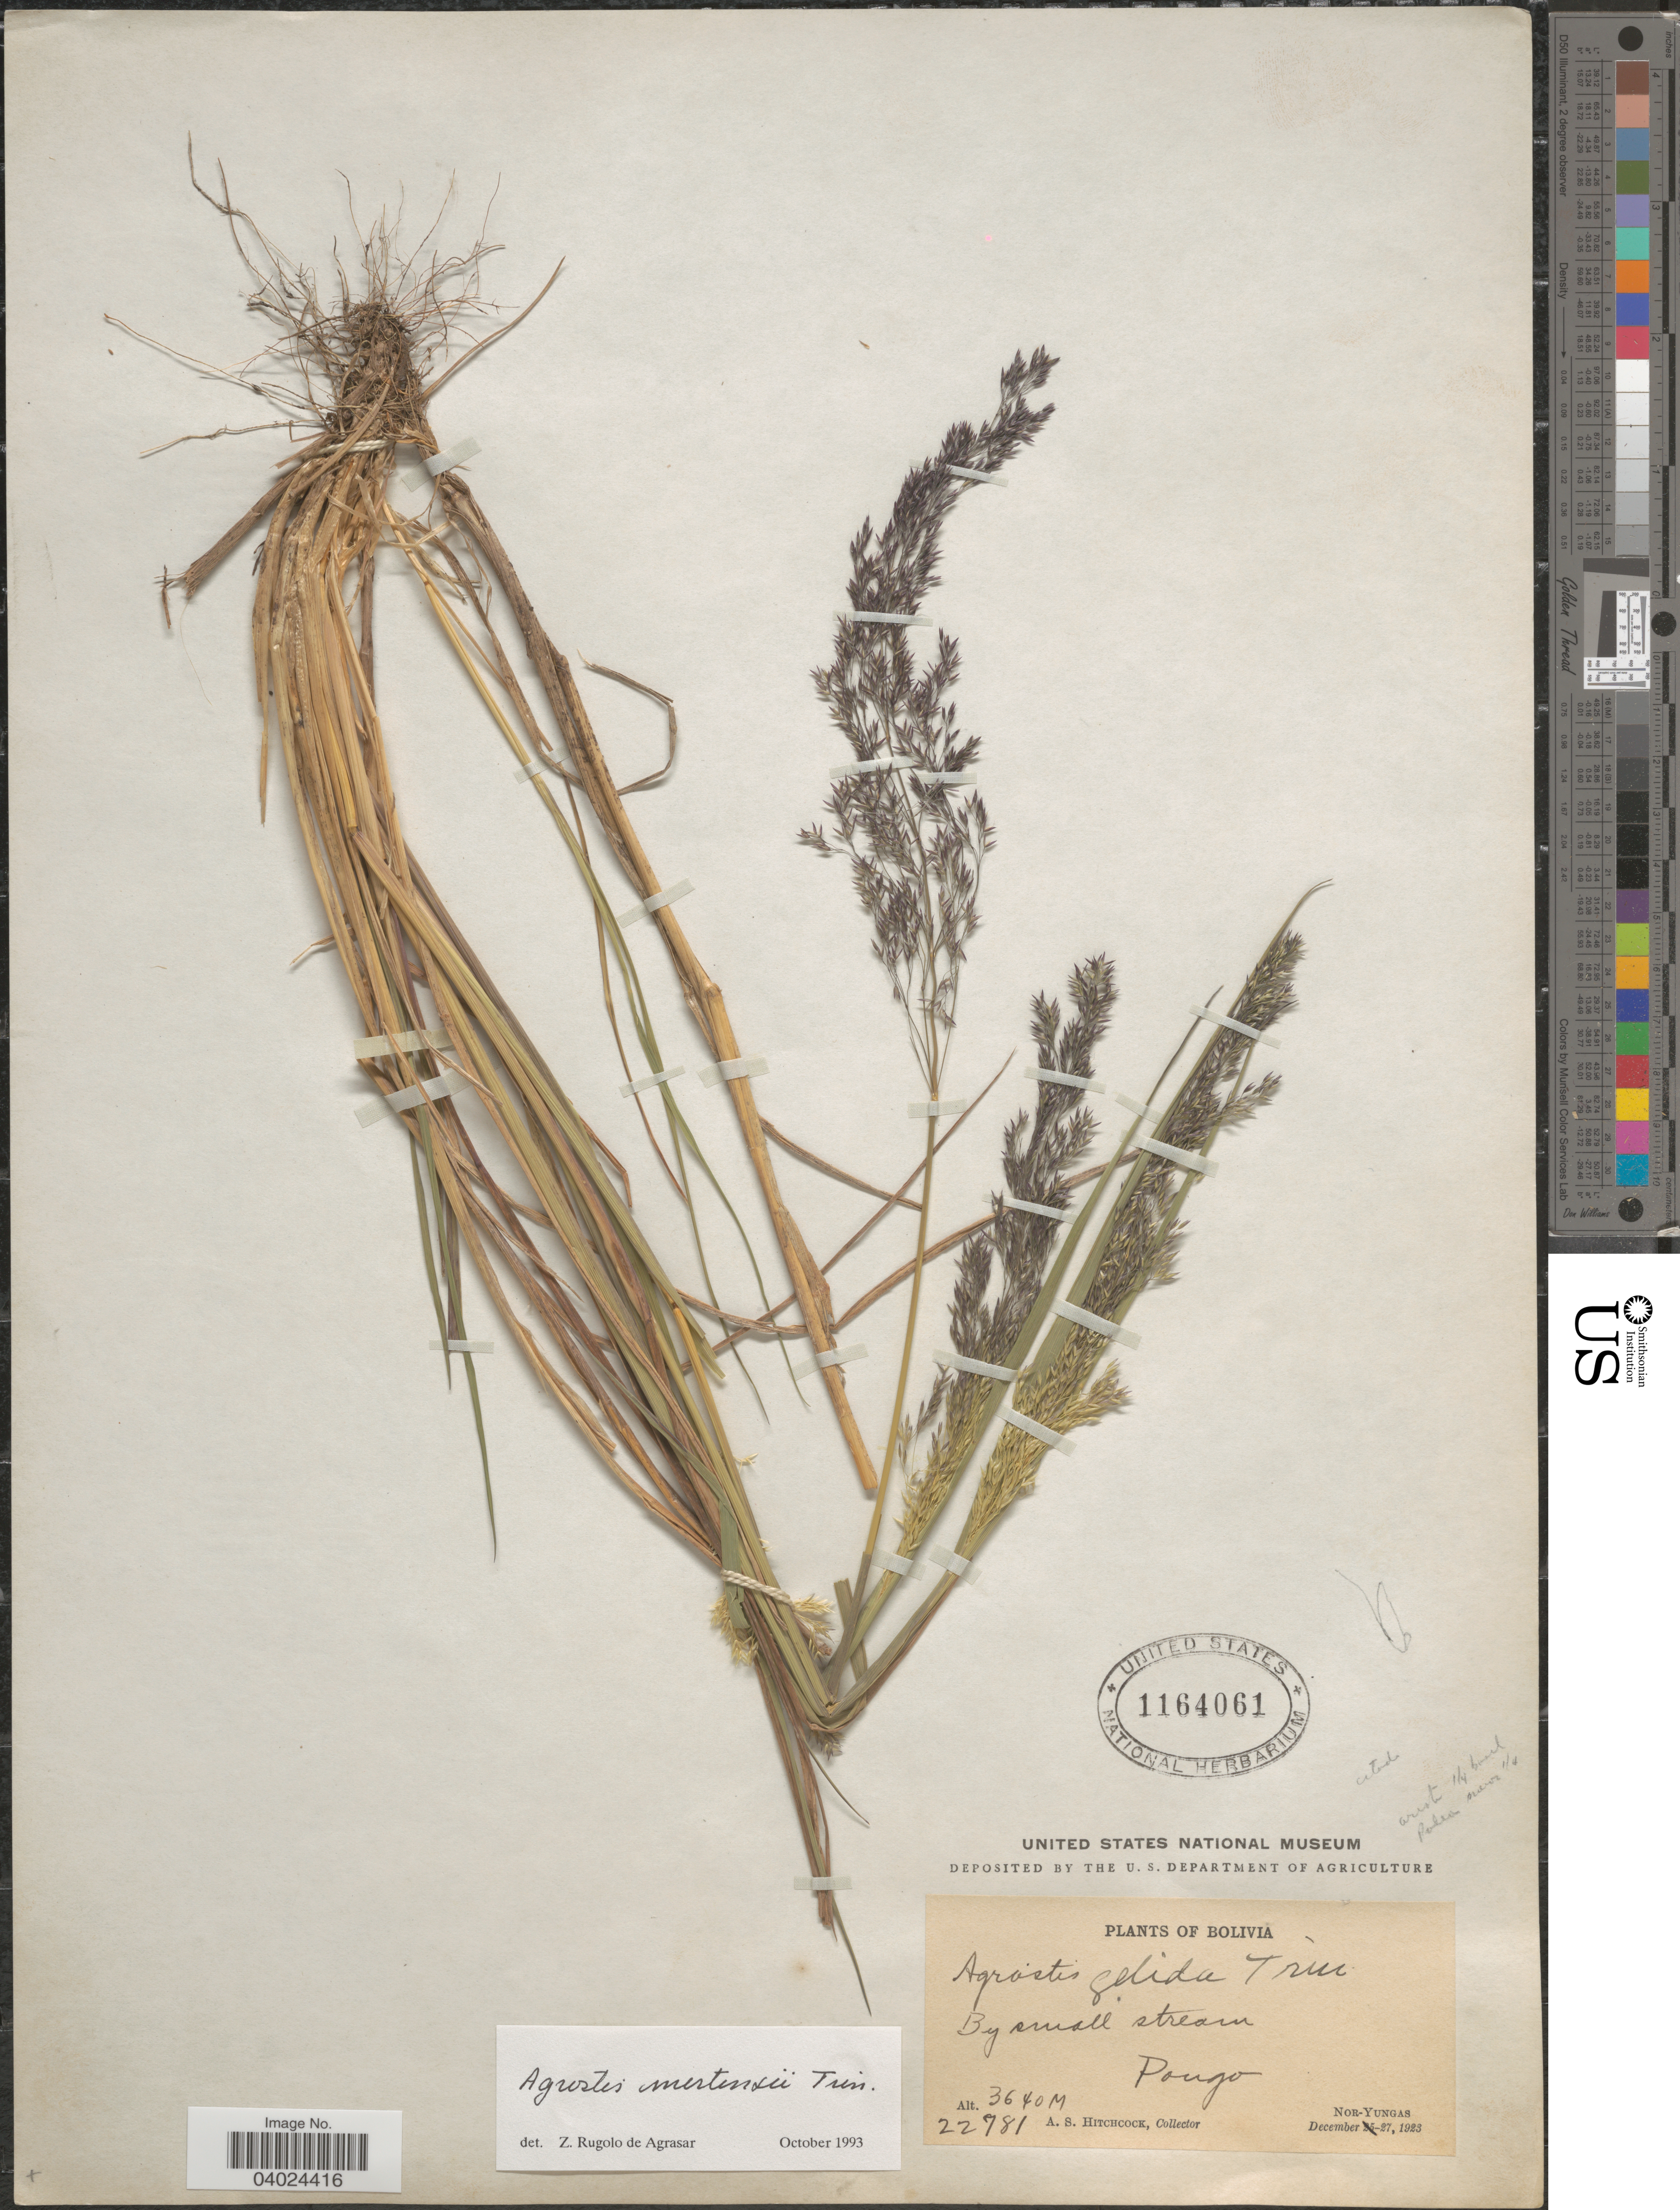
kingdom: Plantae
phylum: Tracheophyta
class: Liliopsida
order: Poales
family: Poaceae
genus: Agrostis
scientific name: Agrostis mertensii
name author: Trin.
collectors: A. S. Hitchcock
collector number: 22781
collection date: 1923-12-27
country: Bolivia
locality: Pongo. Nor-Yungas.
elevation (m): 3640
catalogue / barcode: US 1164061